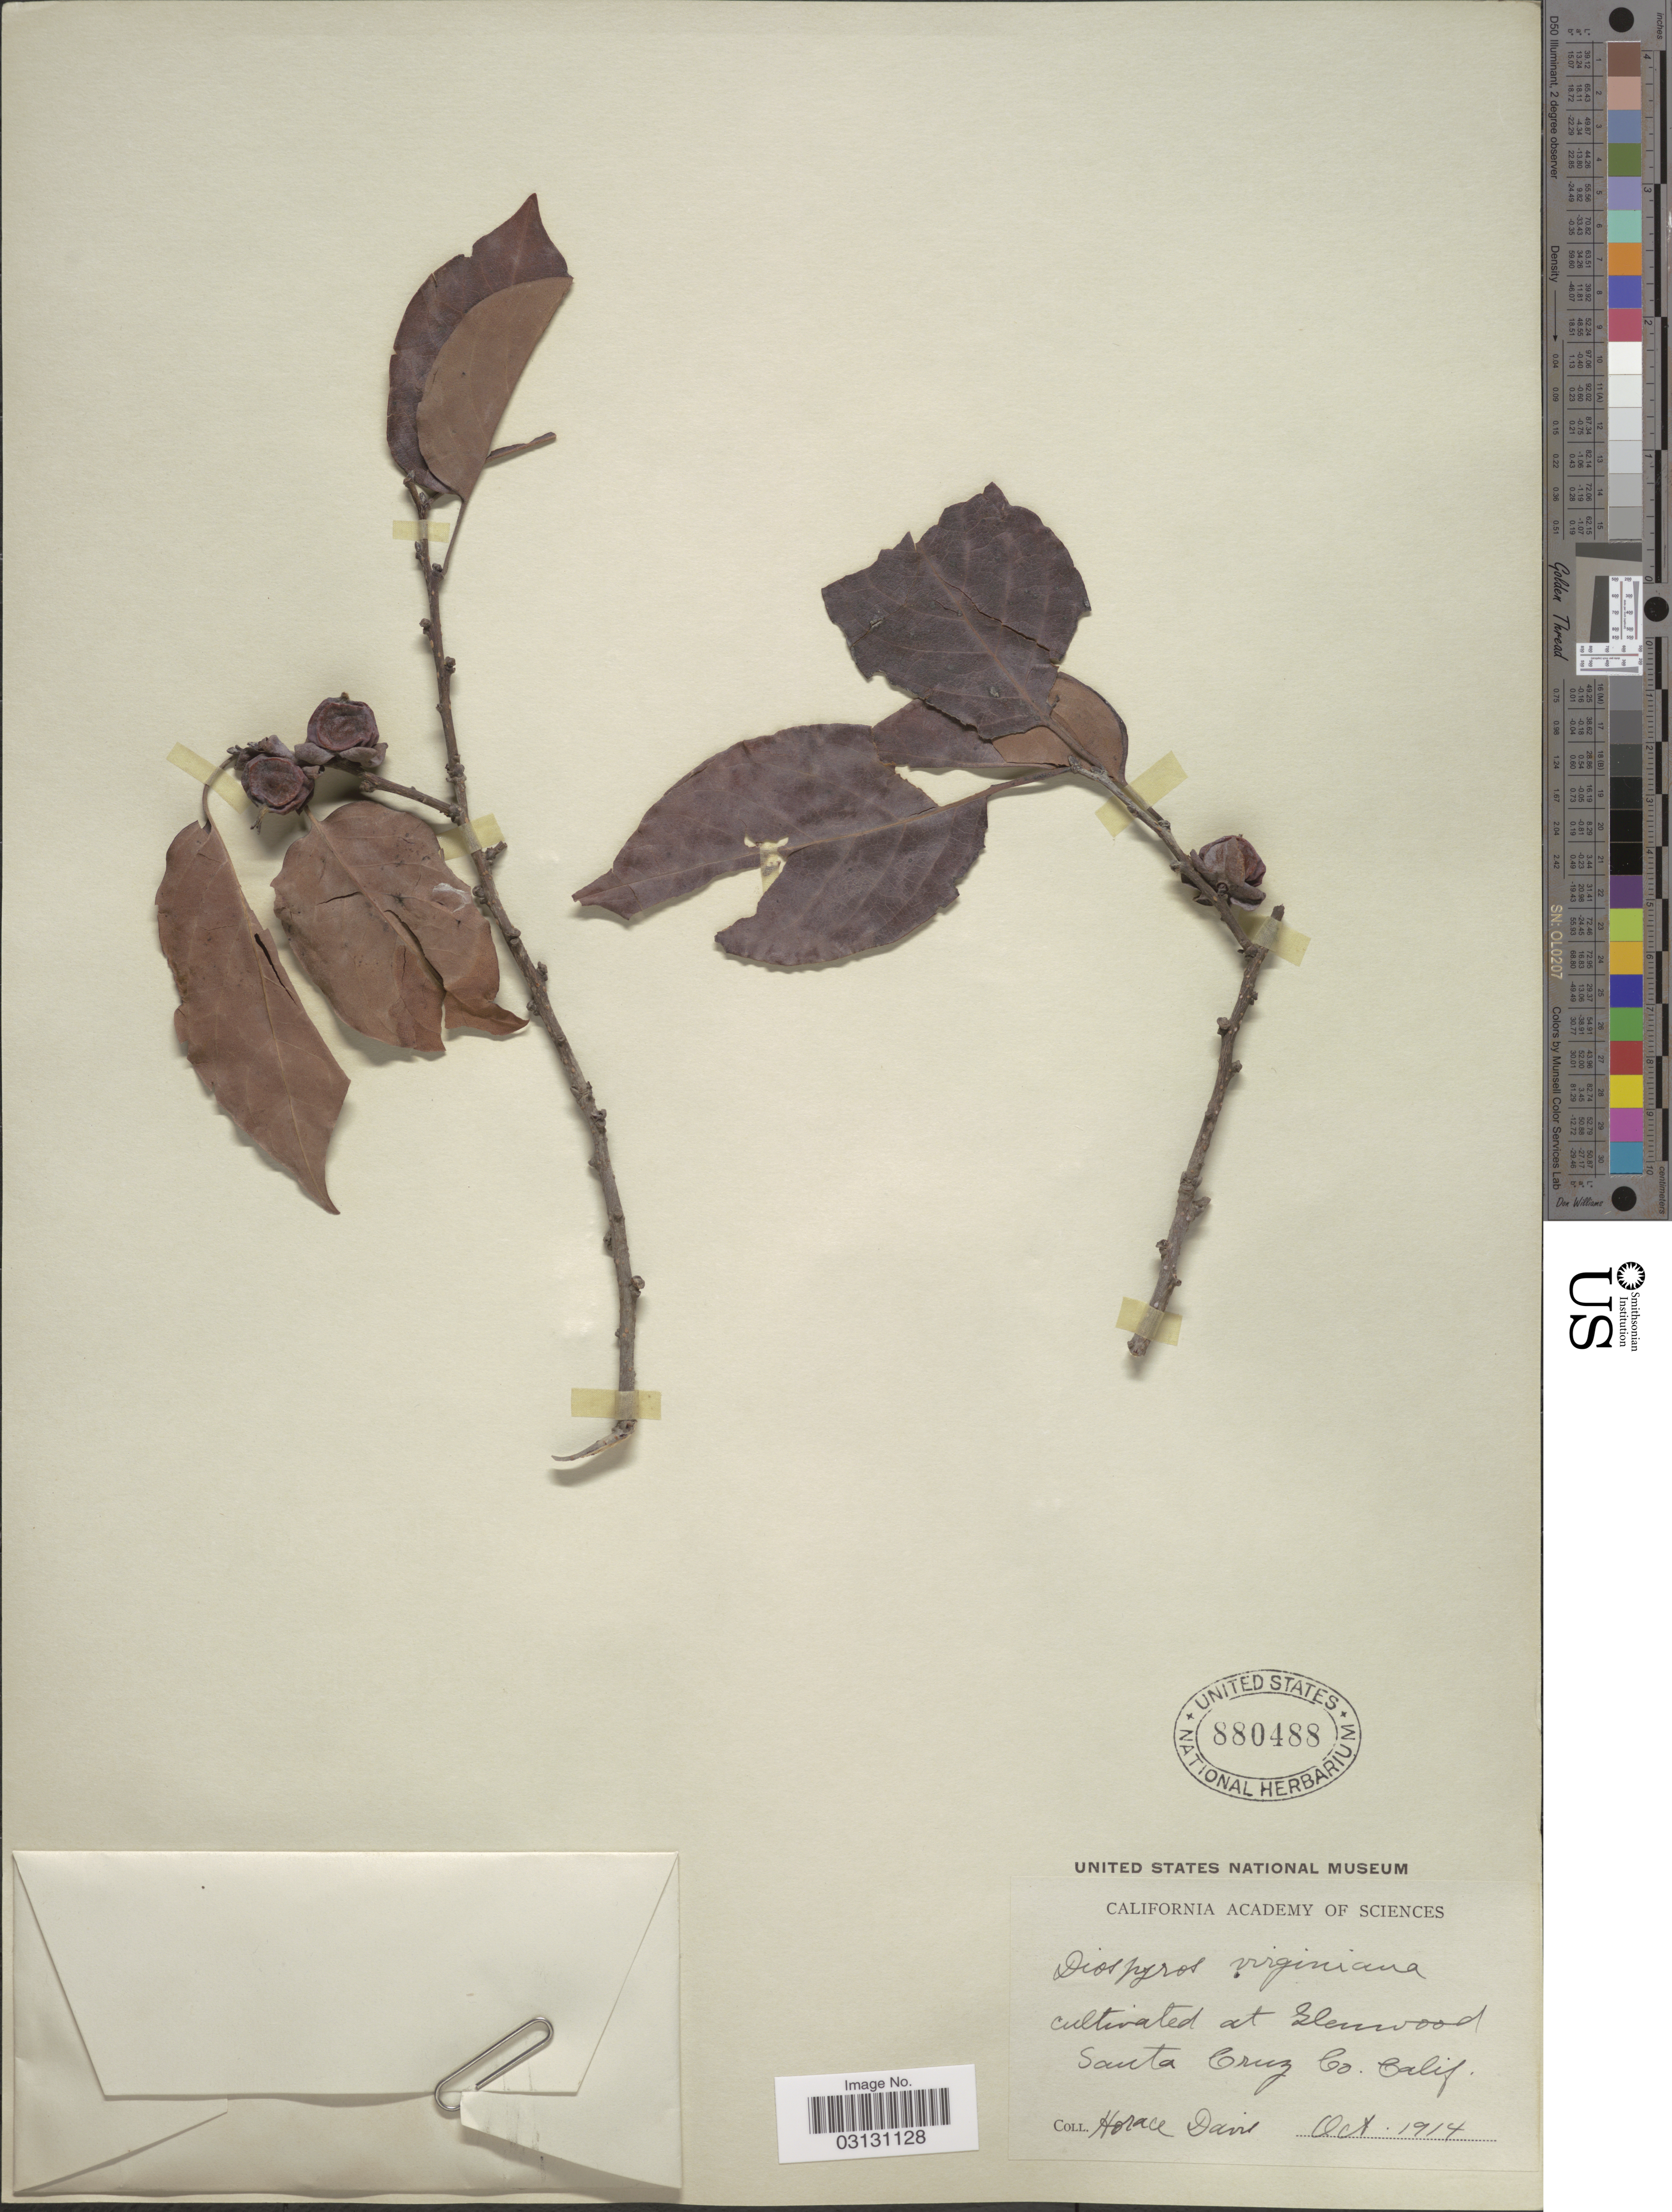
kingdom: Plantae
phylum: Tracheophyta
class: Magnoliopsida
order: Ericales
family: Ebenaceae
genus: Diospyros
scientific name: Diospyros virginiana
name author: L.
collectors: H. Davis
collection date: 1914-10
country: United States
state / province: California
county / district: Santa Cruz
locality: Cultivated at Glenwood, Santa Cruz Co.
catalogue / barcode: US 880488